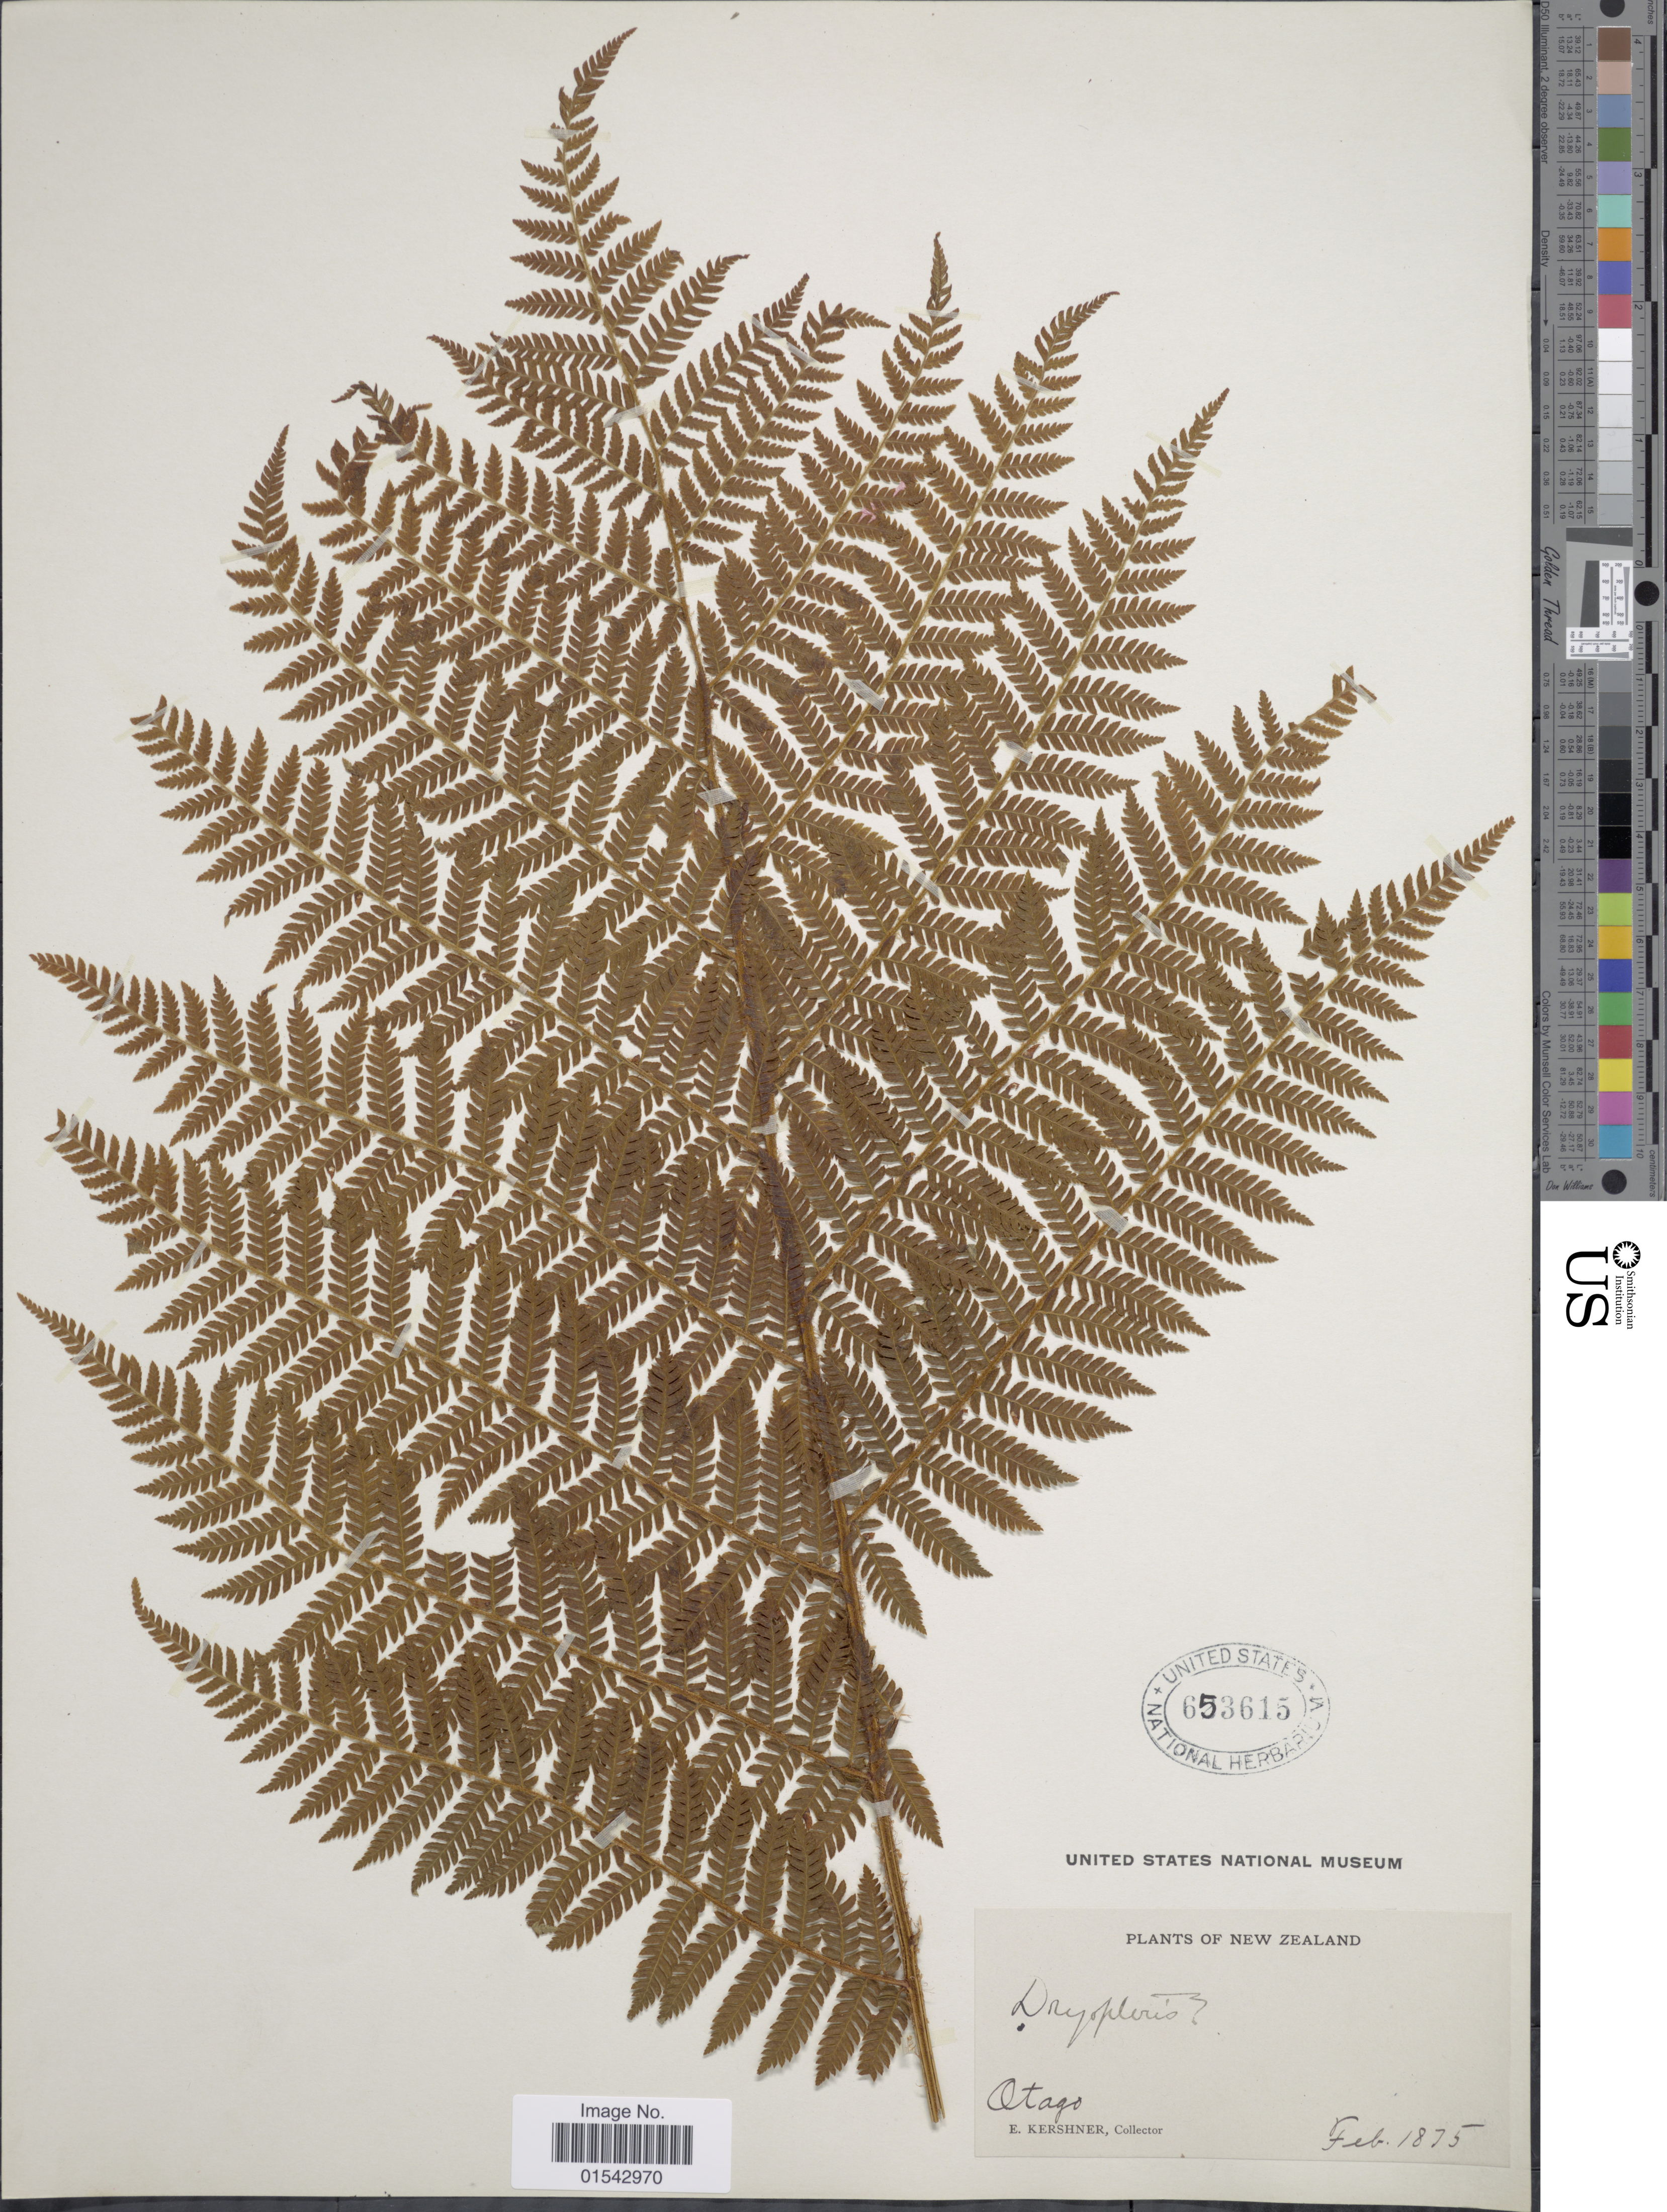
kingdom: Plantae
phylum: Tracheophyta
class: Polypodiopsida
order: Polypodiales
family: Thelypteridaceae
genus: Cyclosorus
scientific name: Cyclosorus sp.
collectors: E. Kershner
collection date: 1875-02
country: New Zealand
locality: New Zealand, Otago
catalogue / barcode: US 653615